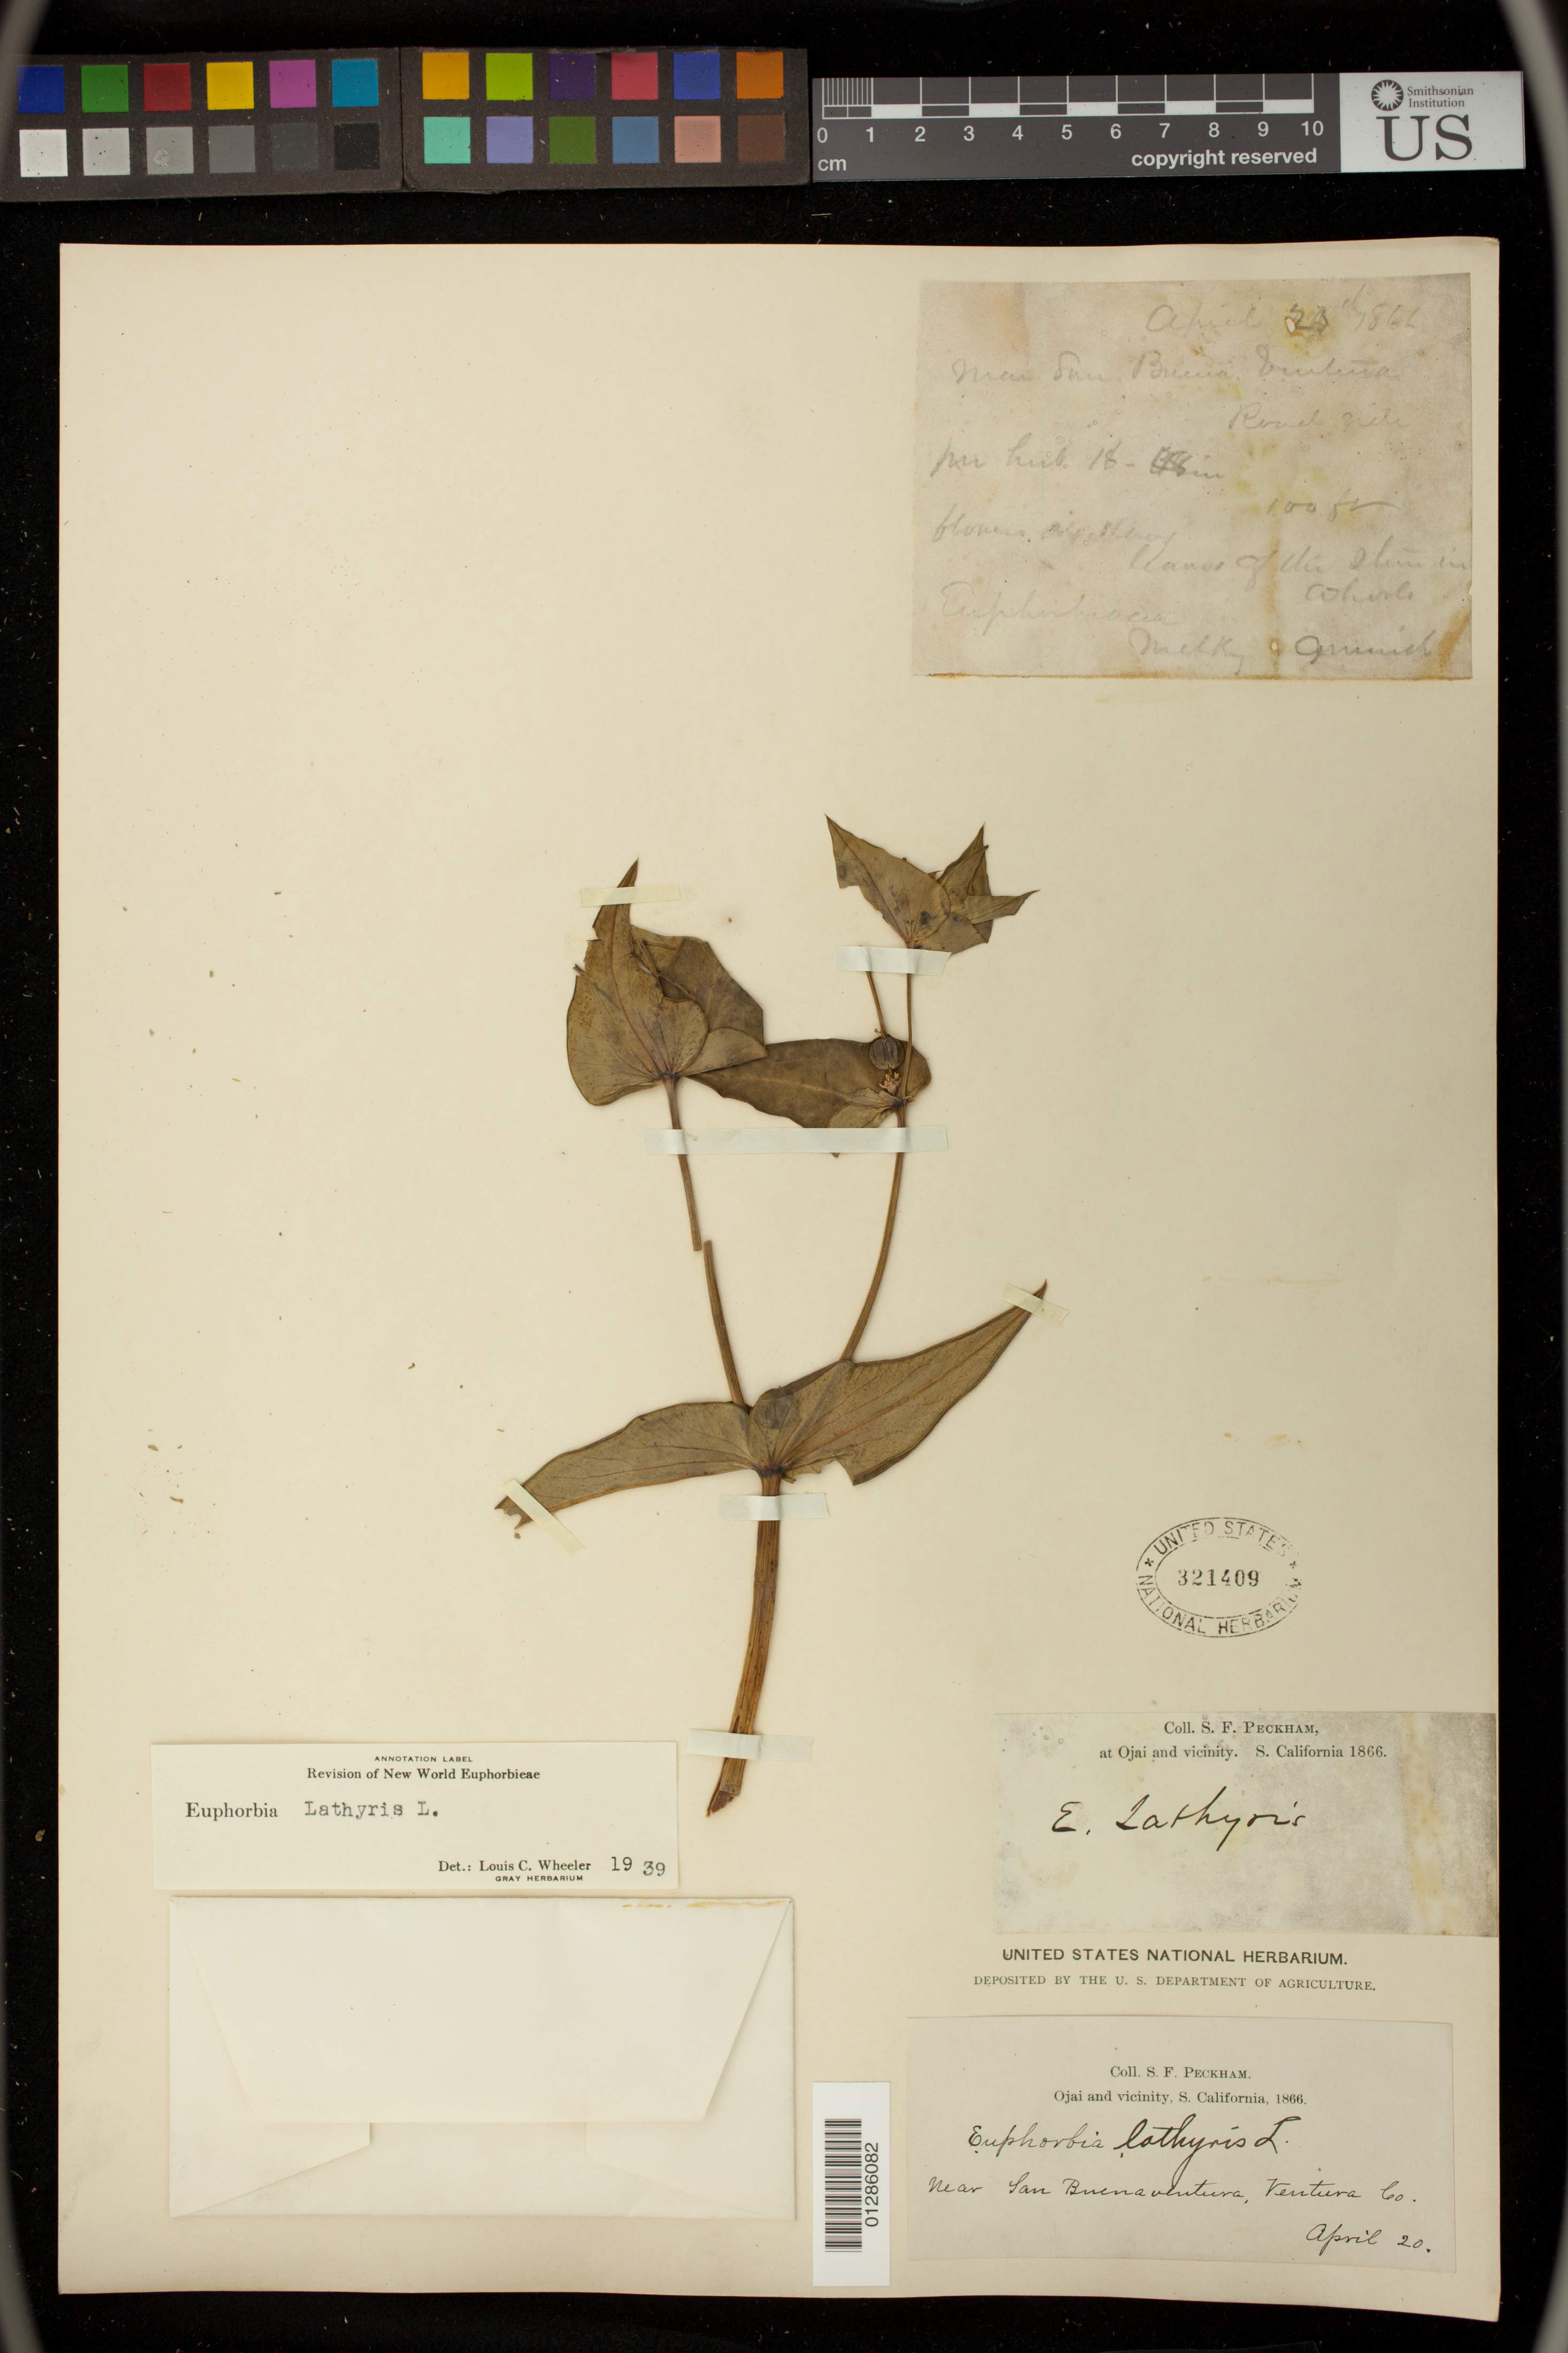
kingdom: Plantae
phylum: Tracheophyta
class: Magnoliopsida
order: Malpighiales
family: Euphorbiaceae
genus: Euphorbia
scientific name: Euphorbia lathyris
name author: L.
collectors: S. Peckham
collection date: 1866-04-20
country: United States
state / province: California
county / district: Ventura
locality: Ojai and vicinity. Near San Buenaventura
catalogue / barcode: US 321409